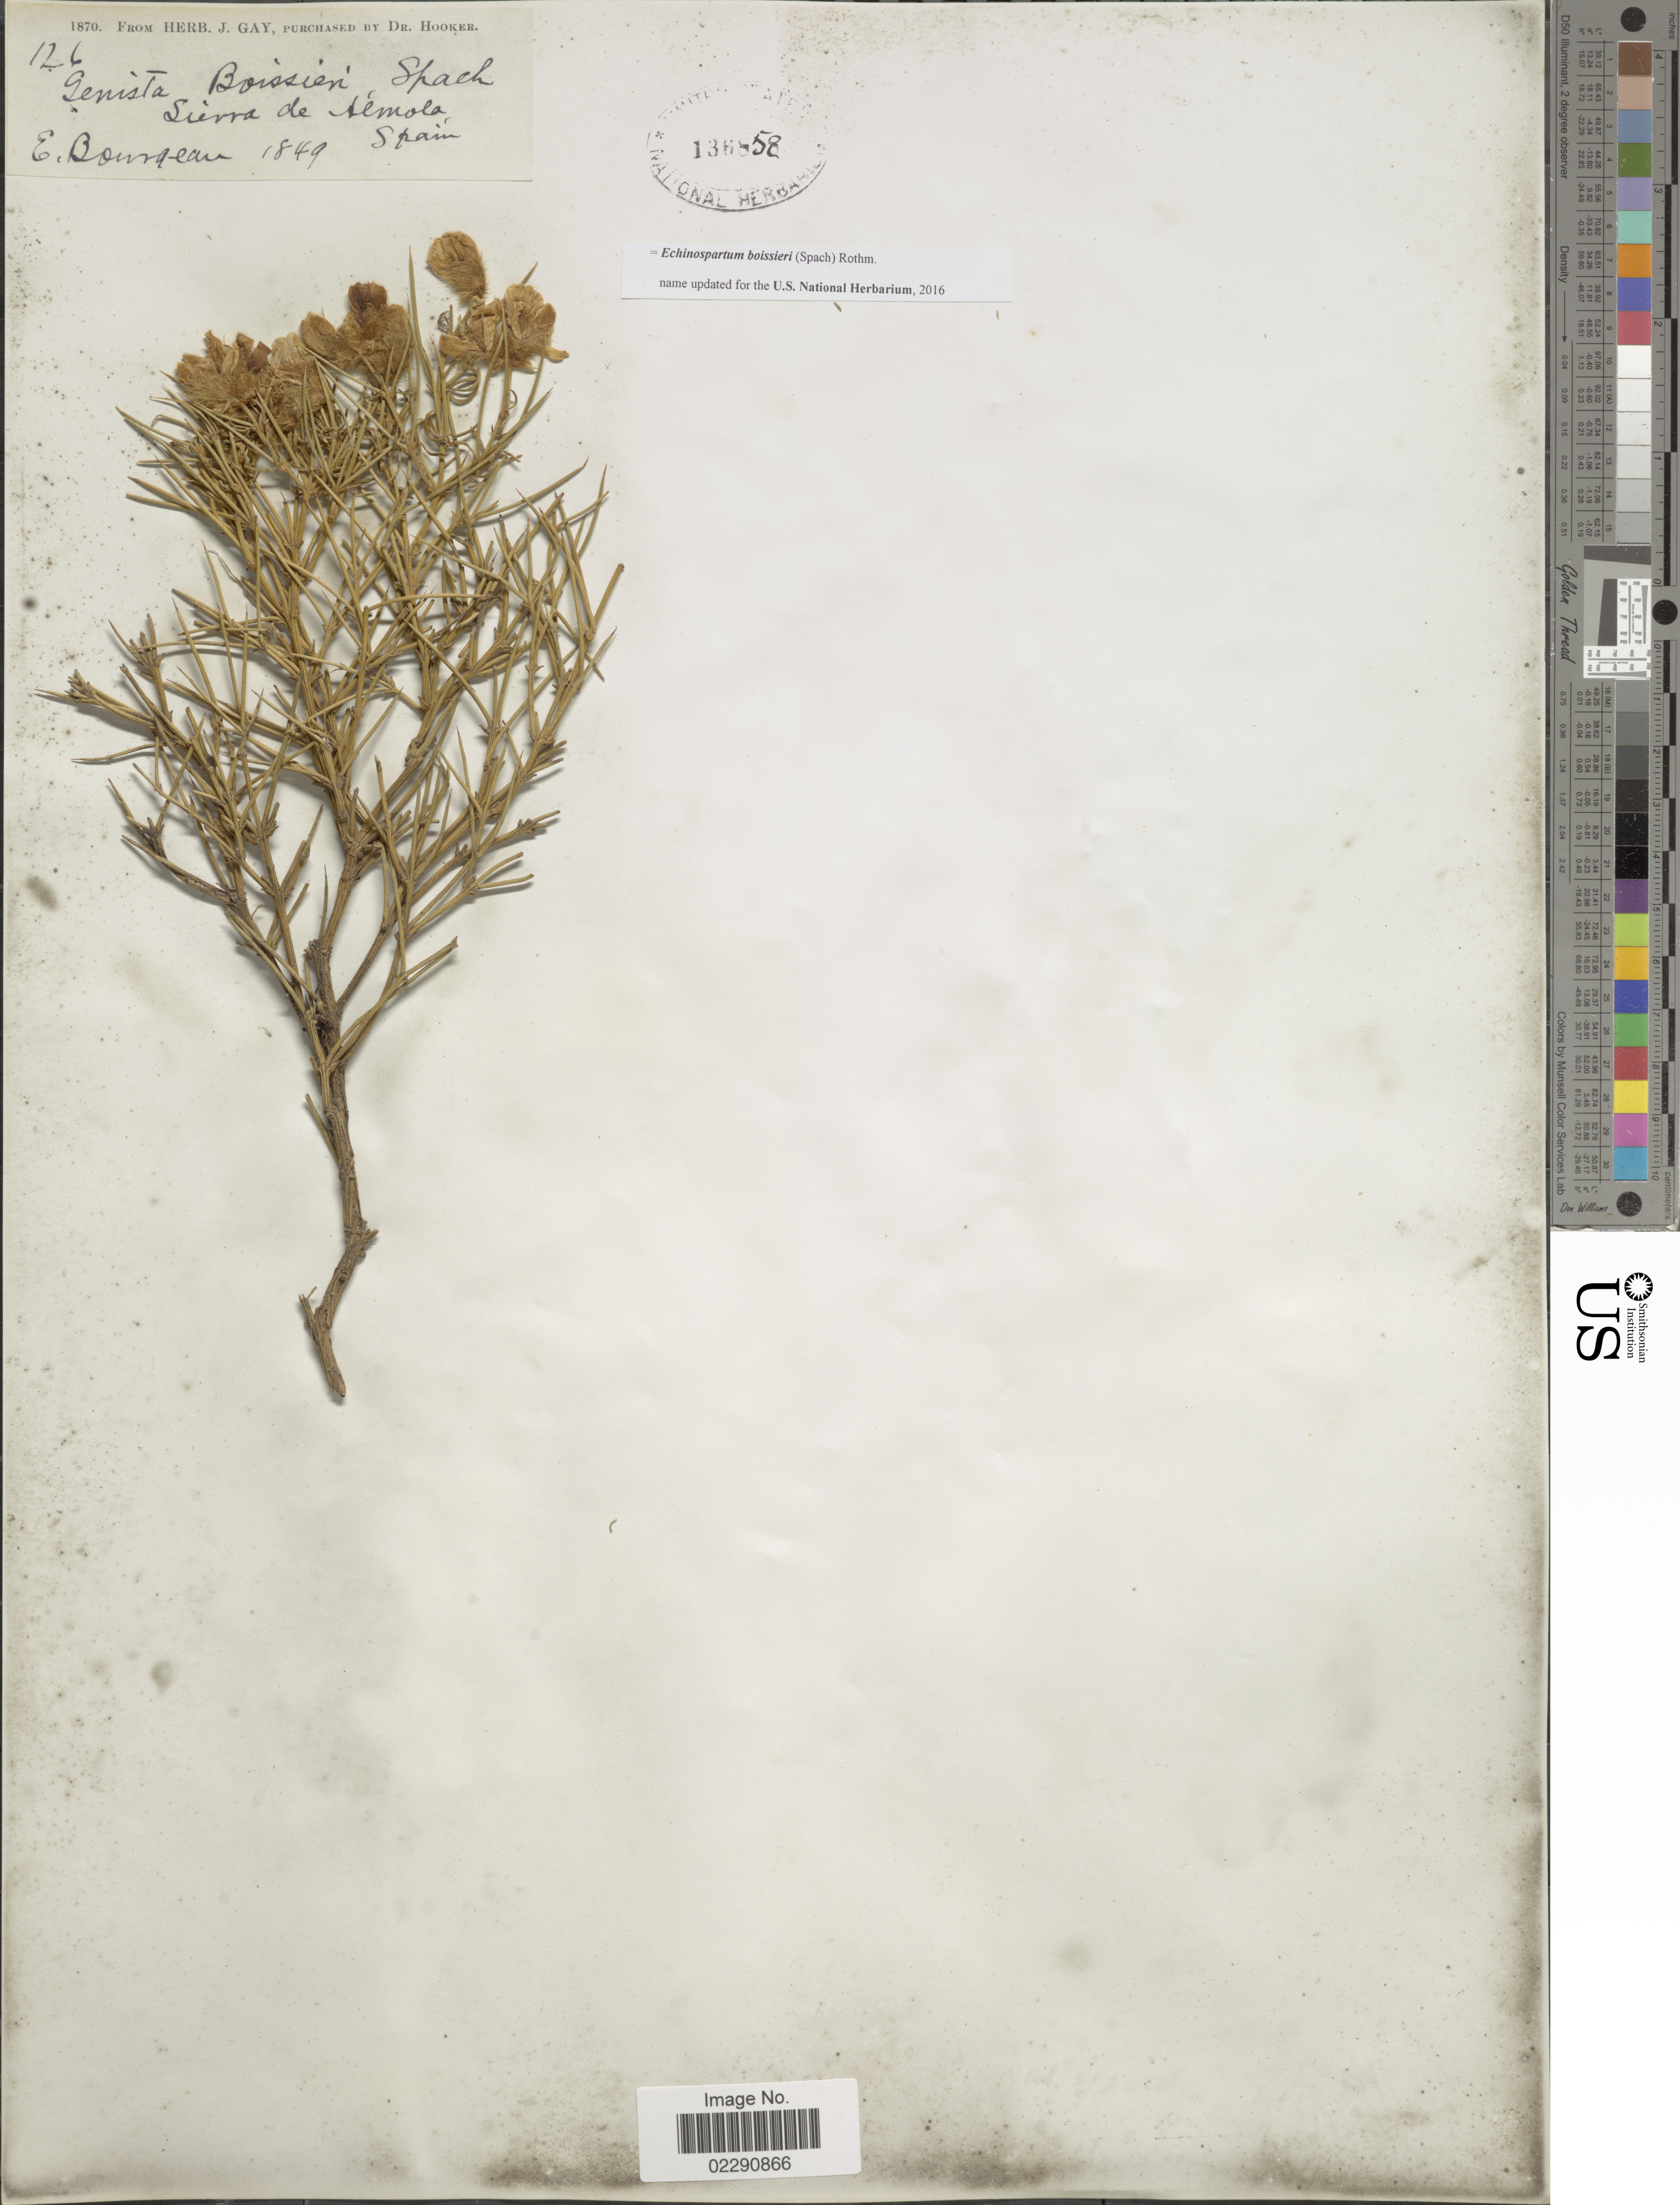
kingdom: Plantae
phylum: Tracheophyta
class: Magnoliopsida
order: Fabales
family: Fabaceae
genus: Echinospartum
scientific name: Echinospartum boissieri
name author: (Spach) Rothm.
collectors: E. Bourgeau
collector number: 126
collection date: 1849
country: Spain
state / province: Islas Baleares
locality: Sierra de la Mola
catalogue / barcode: US 136858